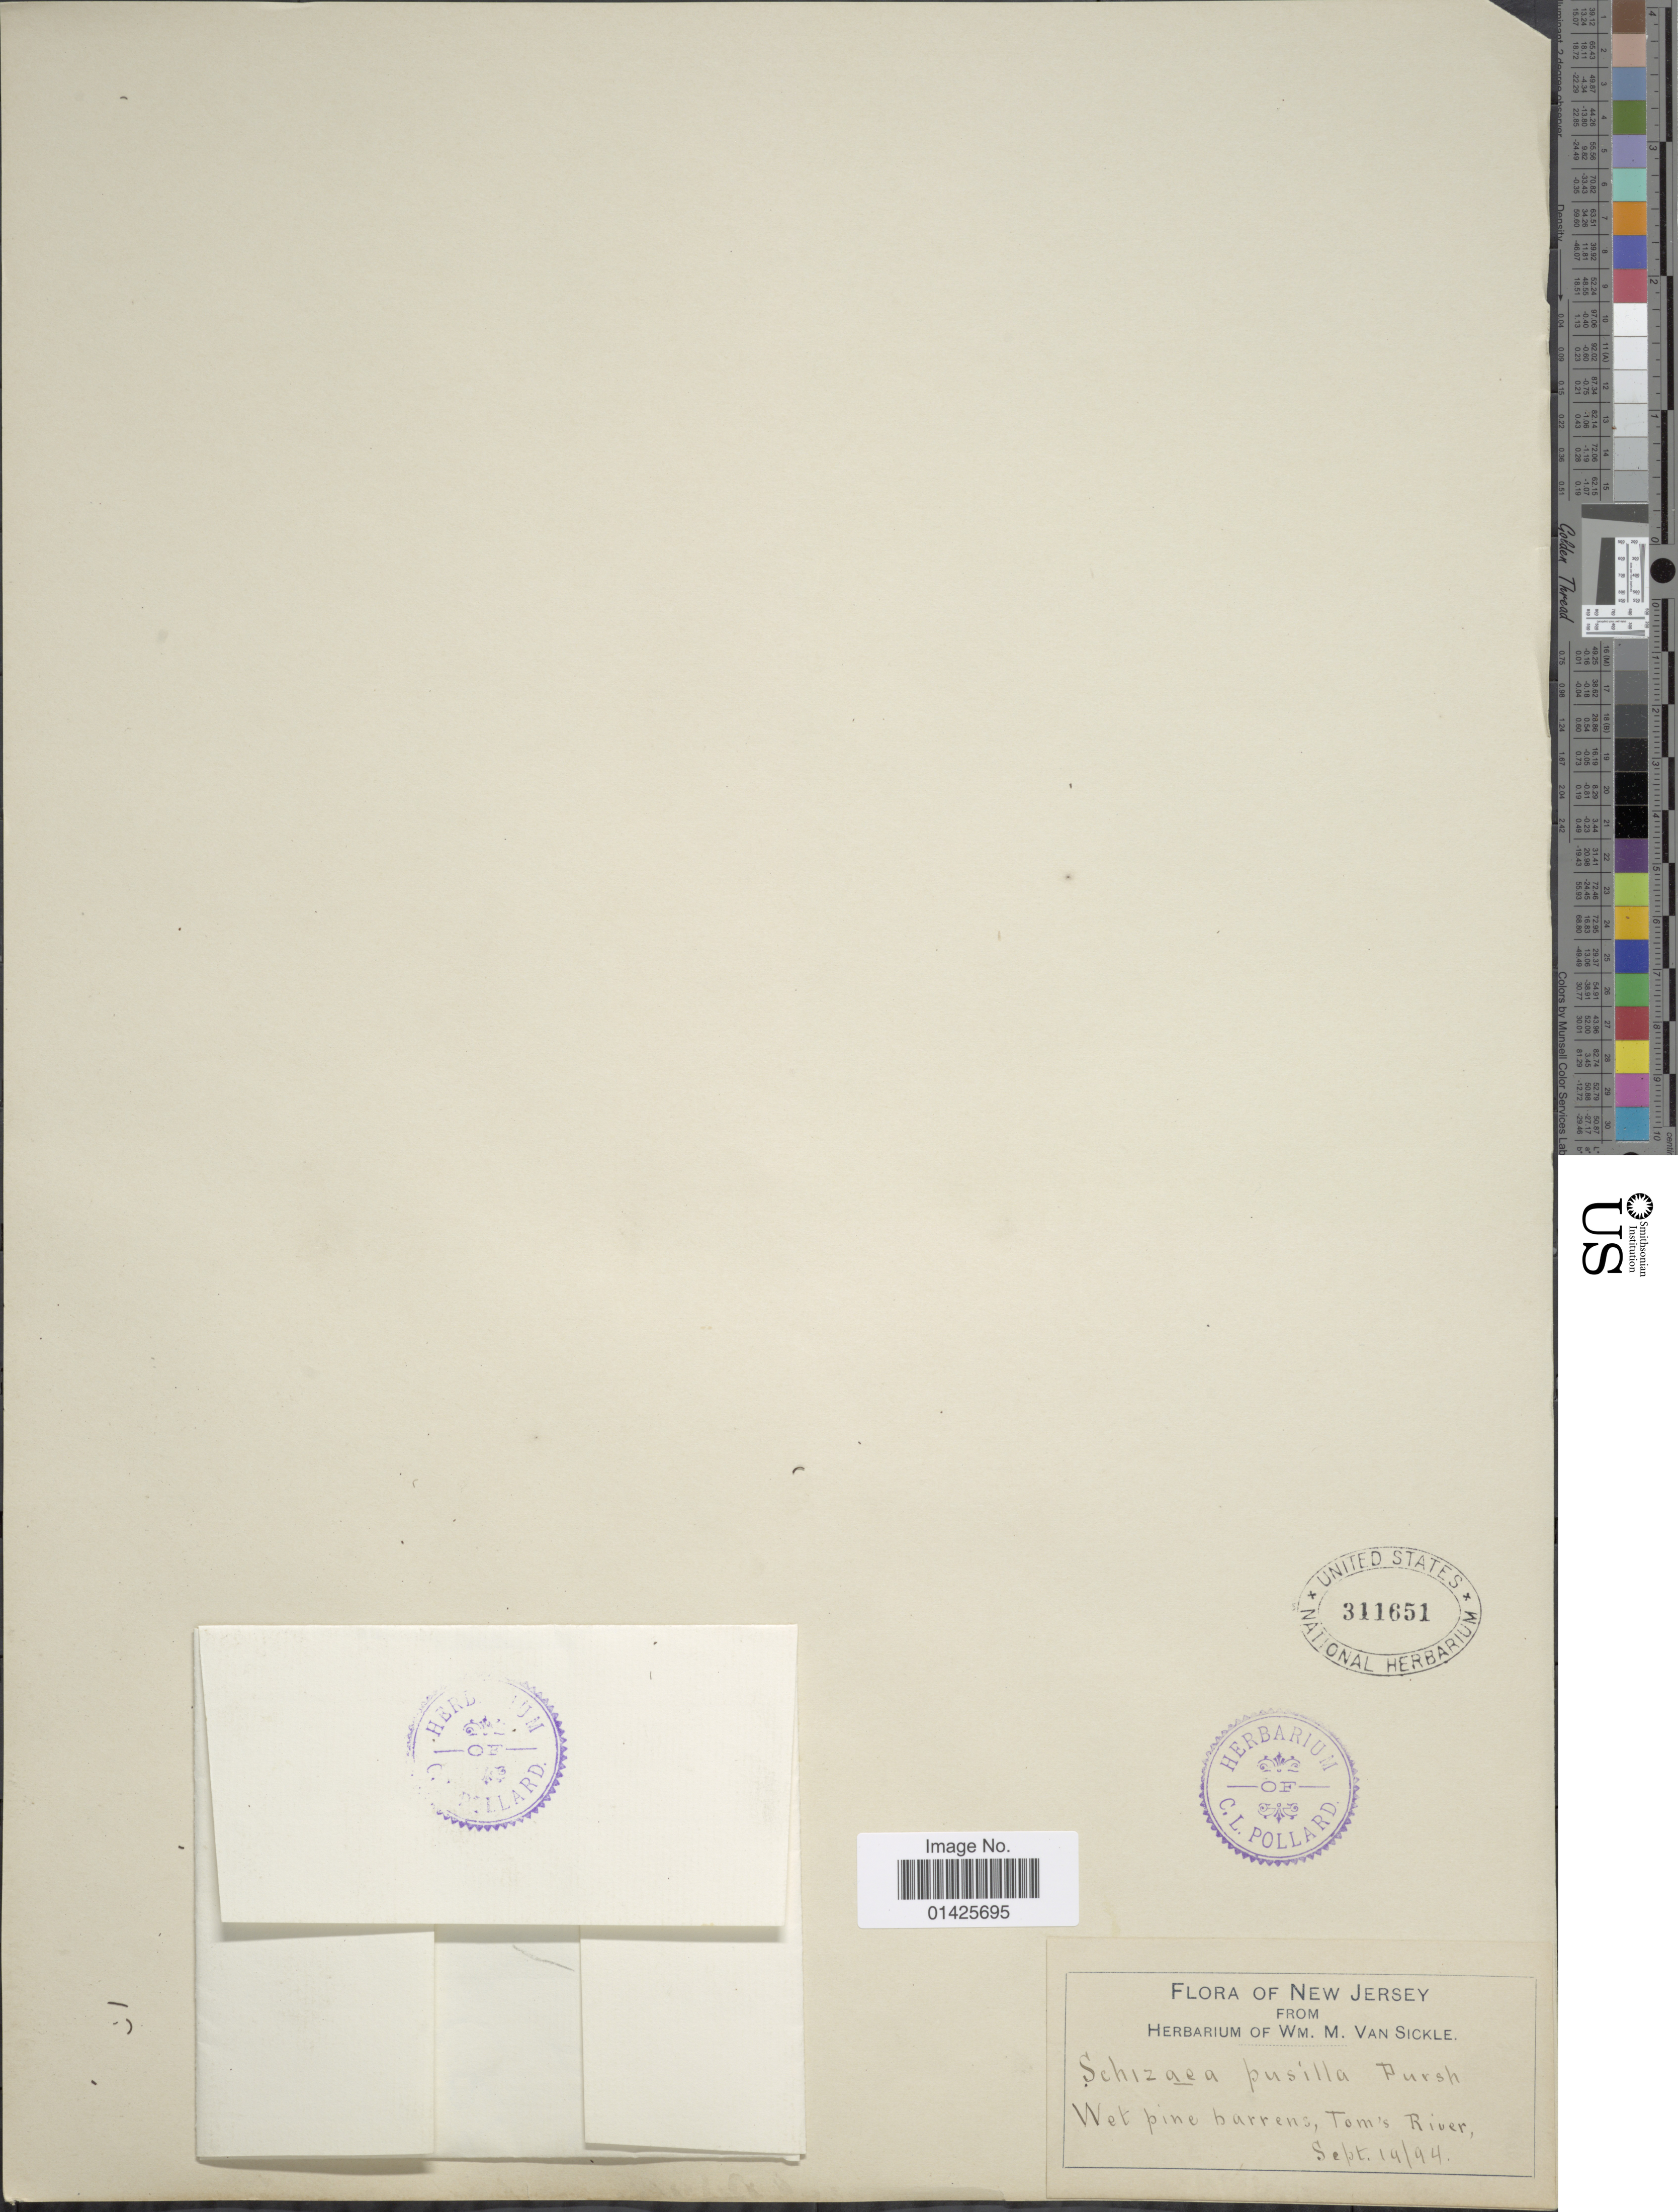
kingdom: Plantae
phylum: Tracheophyta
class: Polypodiopsida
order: Schizaeales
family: Schizaeaceae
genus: Schizaea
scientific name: Schizaea pusilla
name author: Pursh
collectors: ex herb. Wm. M. Van Sickle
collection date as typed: Transcribed d/m/y: 14/9/94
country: United States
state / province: New Jersey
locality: Wet pine barrens, Tom's River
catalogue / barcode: US 311651